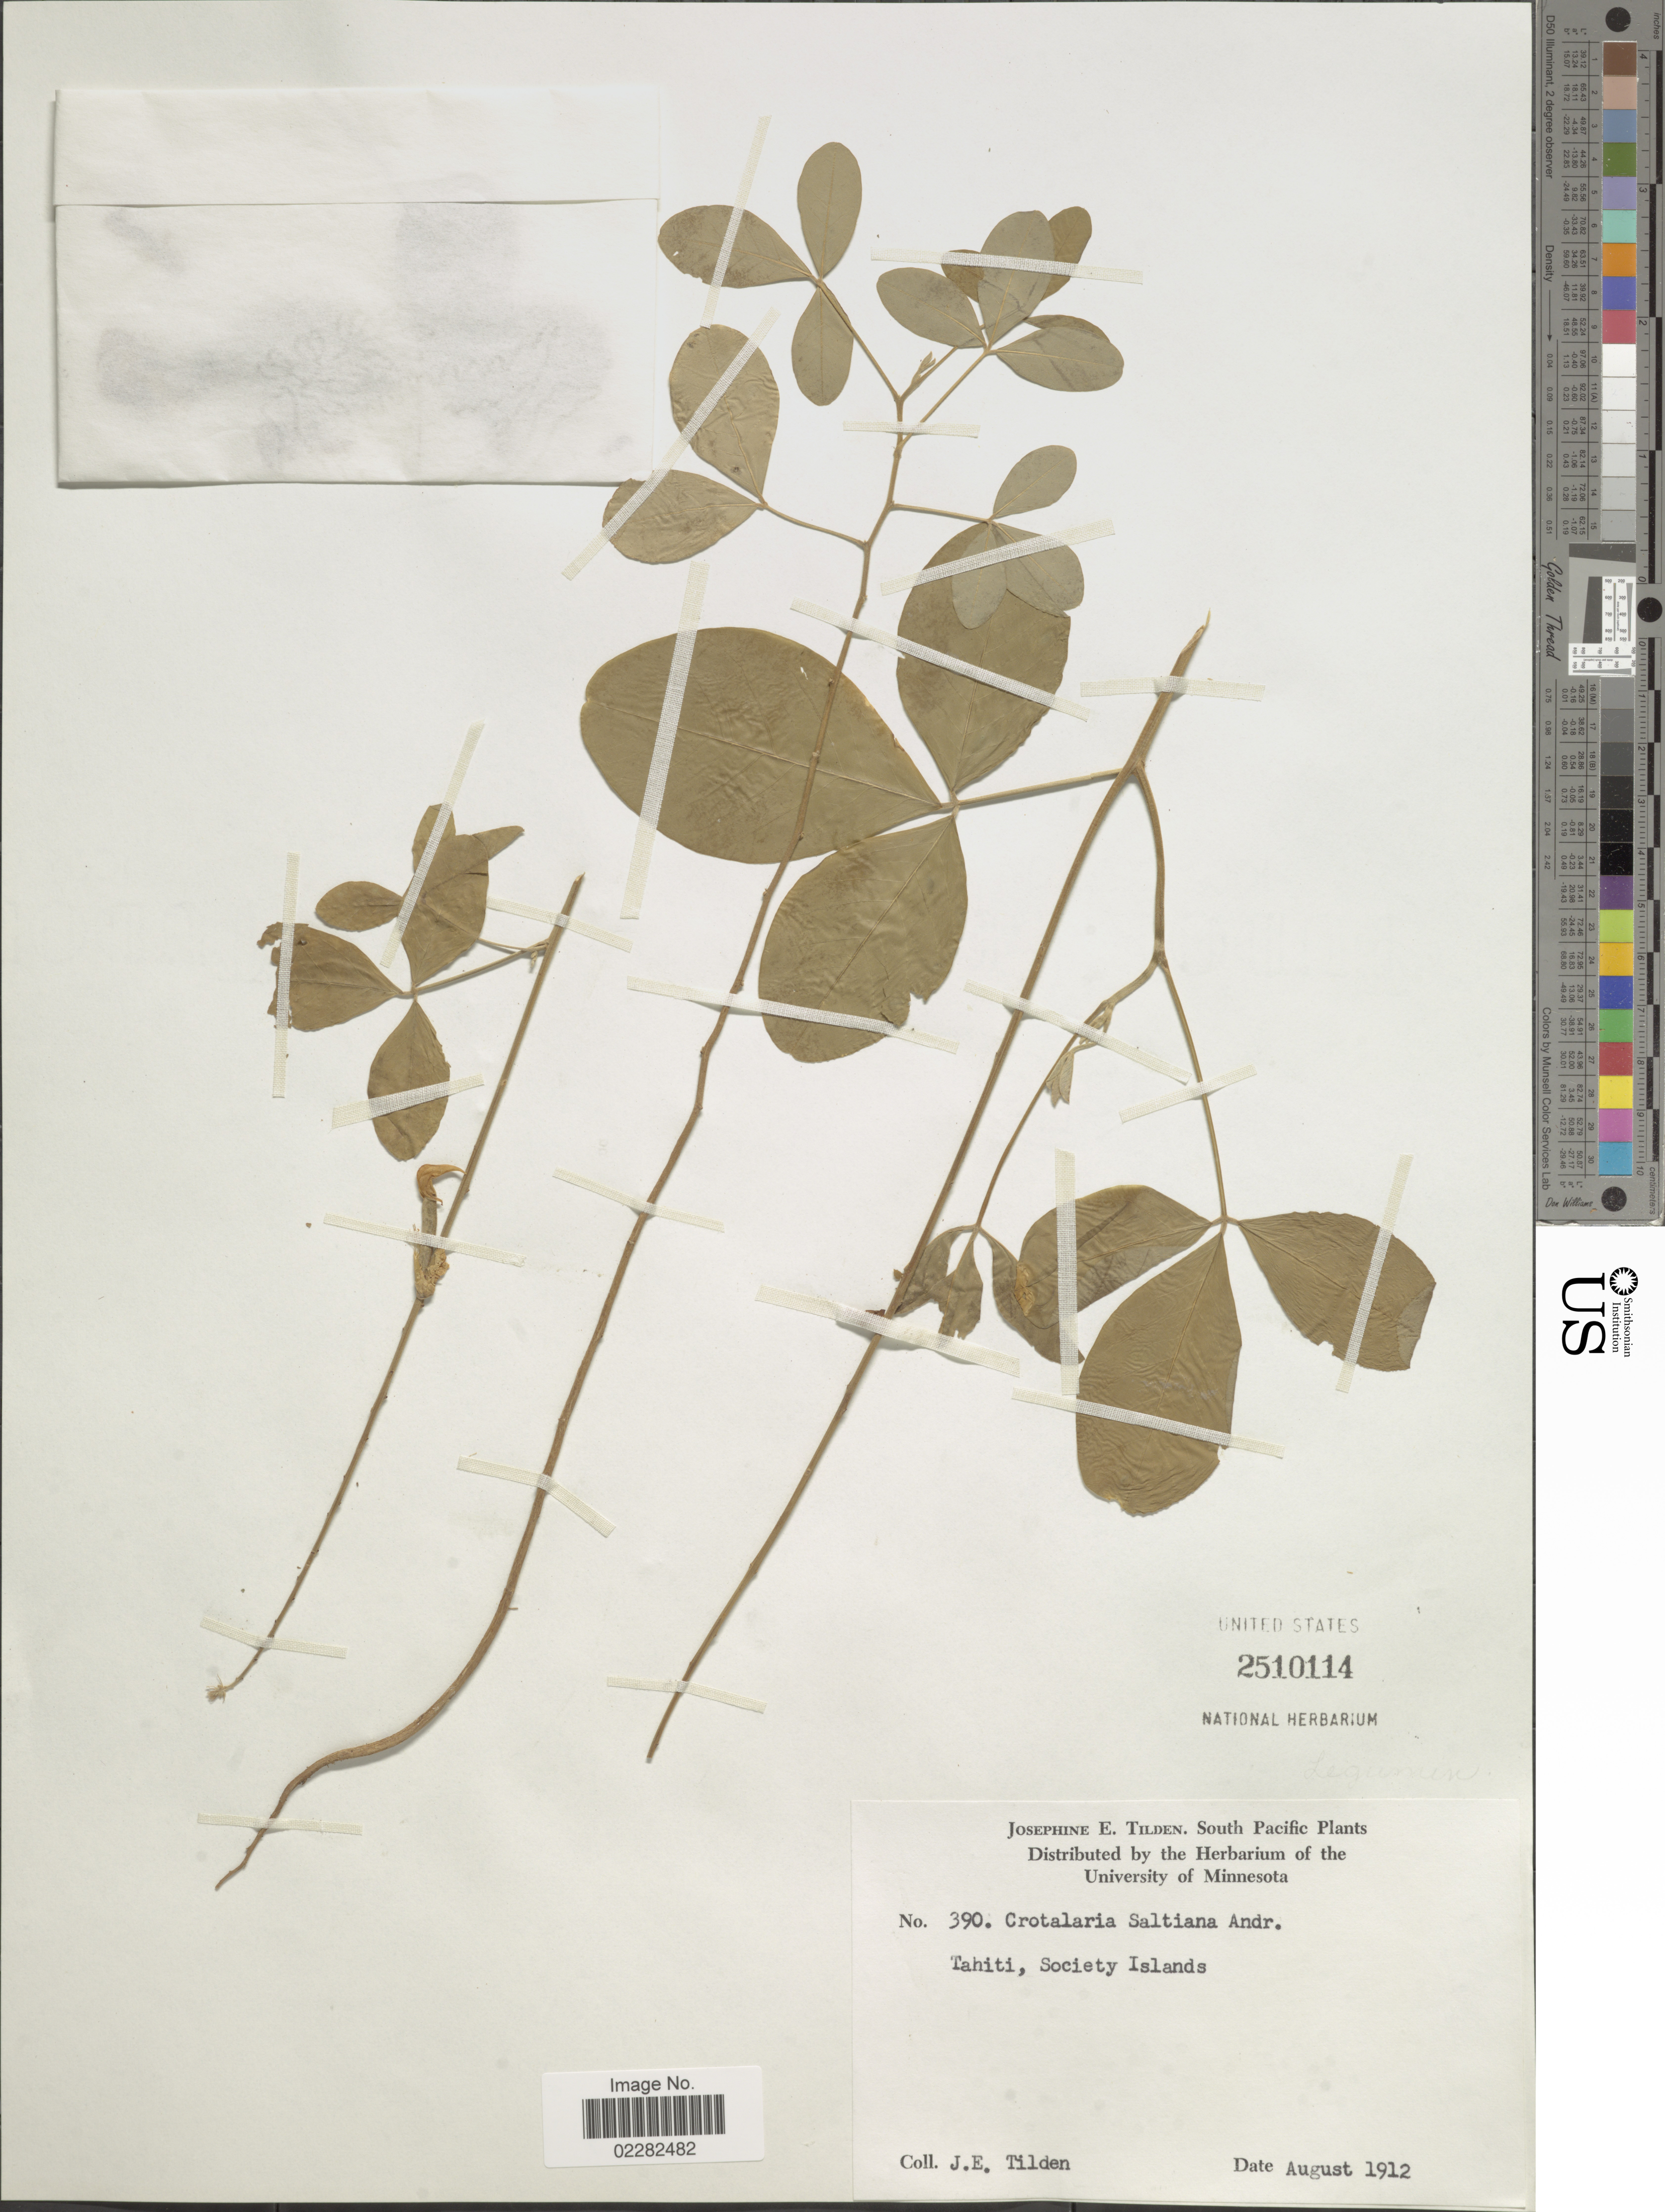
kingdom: Plantae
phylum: Tracheophyta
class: Magnoliopsida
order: Fabales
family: Fabaceae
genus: Crotalaria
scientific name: Crotalaria pallida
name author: Aiton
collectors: J. E. Tilden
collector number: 390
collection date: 1912-08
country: French Polynesia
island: Tahiti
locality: Tahiti, Society Islands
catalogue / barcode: US 2510114